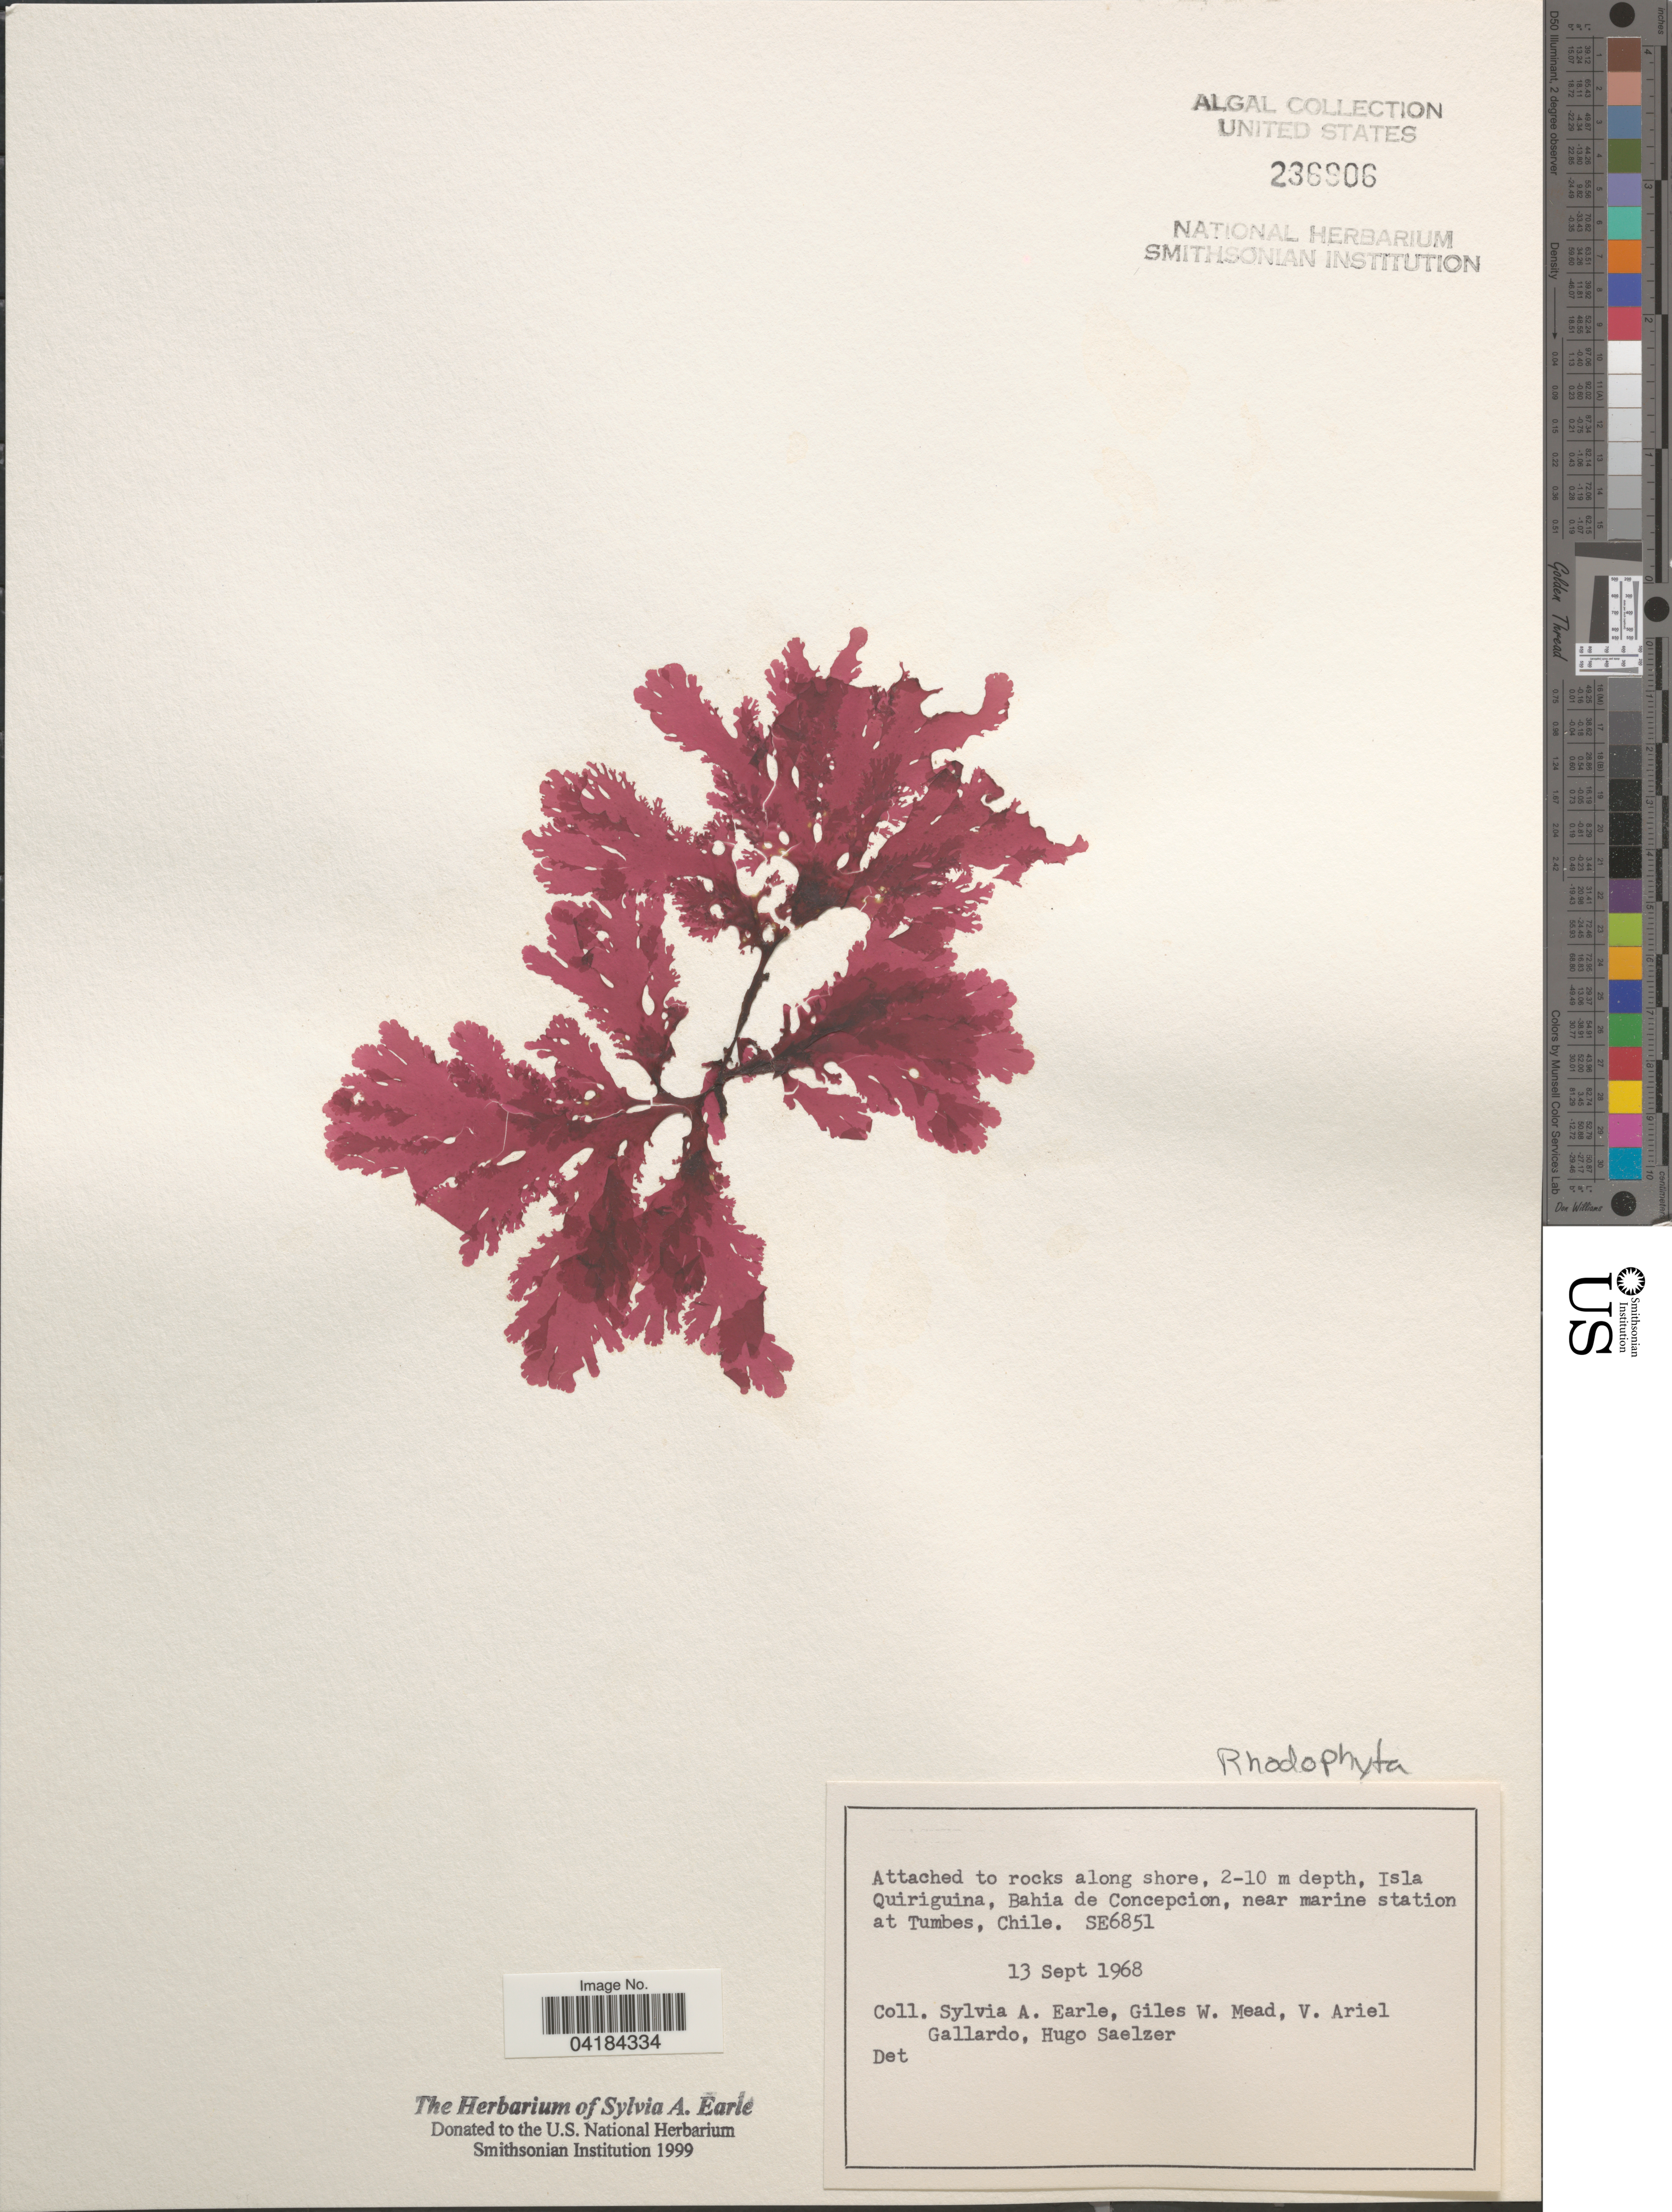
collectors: S. A. Earle, G. W. Mead, V. Gallardo & H. Saelzer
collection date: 1968-09-13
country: Chile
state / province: Bio-Bío (VIII)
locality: Isla Quiriguina [ = Quiriquina], Bahia de Concepcion, near marine station at Tumbes. SE6851.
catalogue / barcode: US 236906